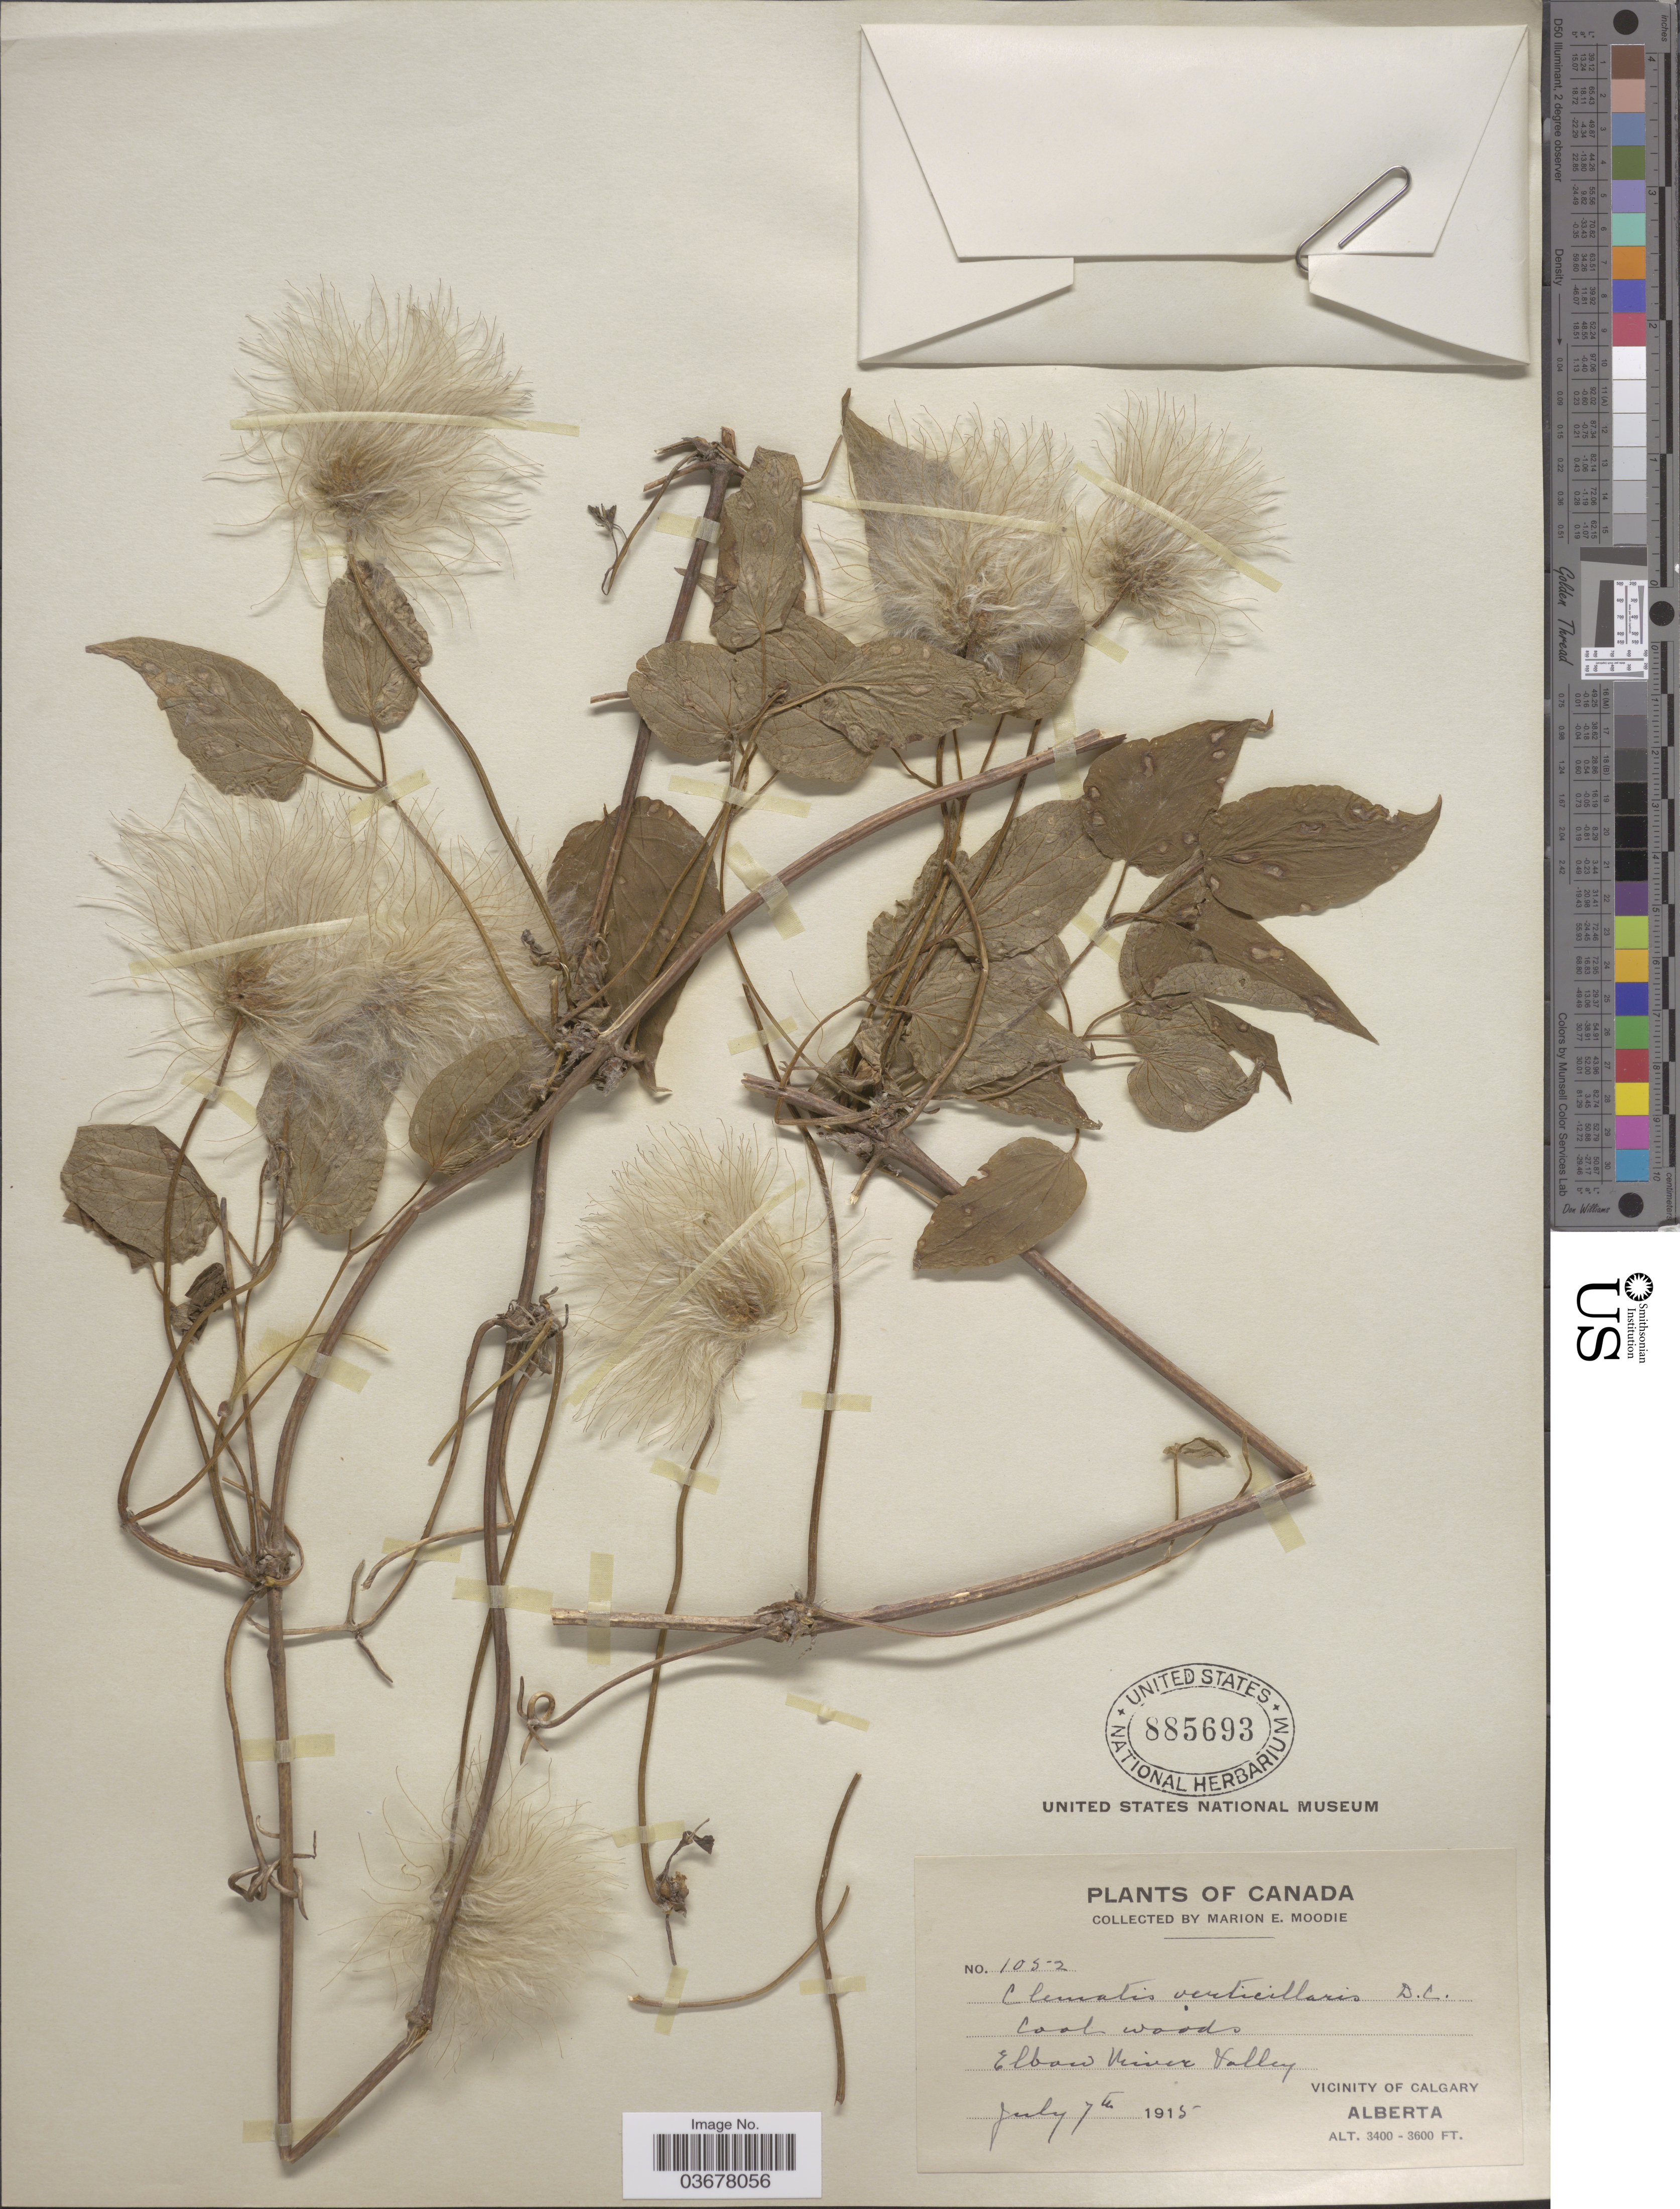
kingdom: Plantae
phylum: Tracheophyta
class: Magnoliopsida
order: Ranunculales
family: Ranunculaceae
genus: Clematis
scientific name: Clematis occidentalis var. grosseserrata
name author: (Rydb.) J.S. Pringle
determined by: Strong, M. T., (US), Smithsonian Institution - National Museum of Natural History (UNITED STATES)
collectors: M. E. Moodie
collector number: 1052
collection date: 1915-07-07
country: Canada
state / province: Alberta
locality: Cool woods. Elbow River Valley. Vicinity of Calgary.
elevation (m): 1036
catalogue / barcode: US 885693